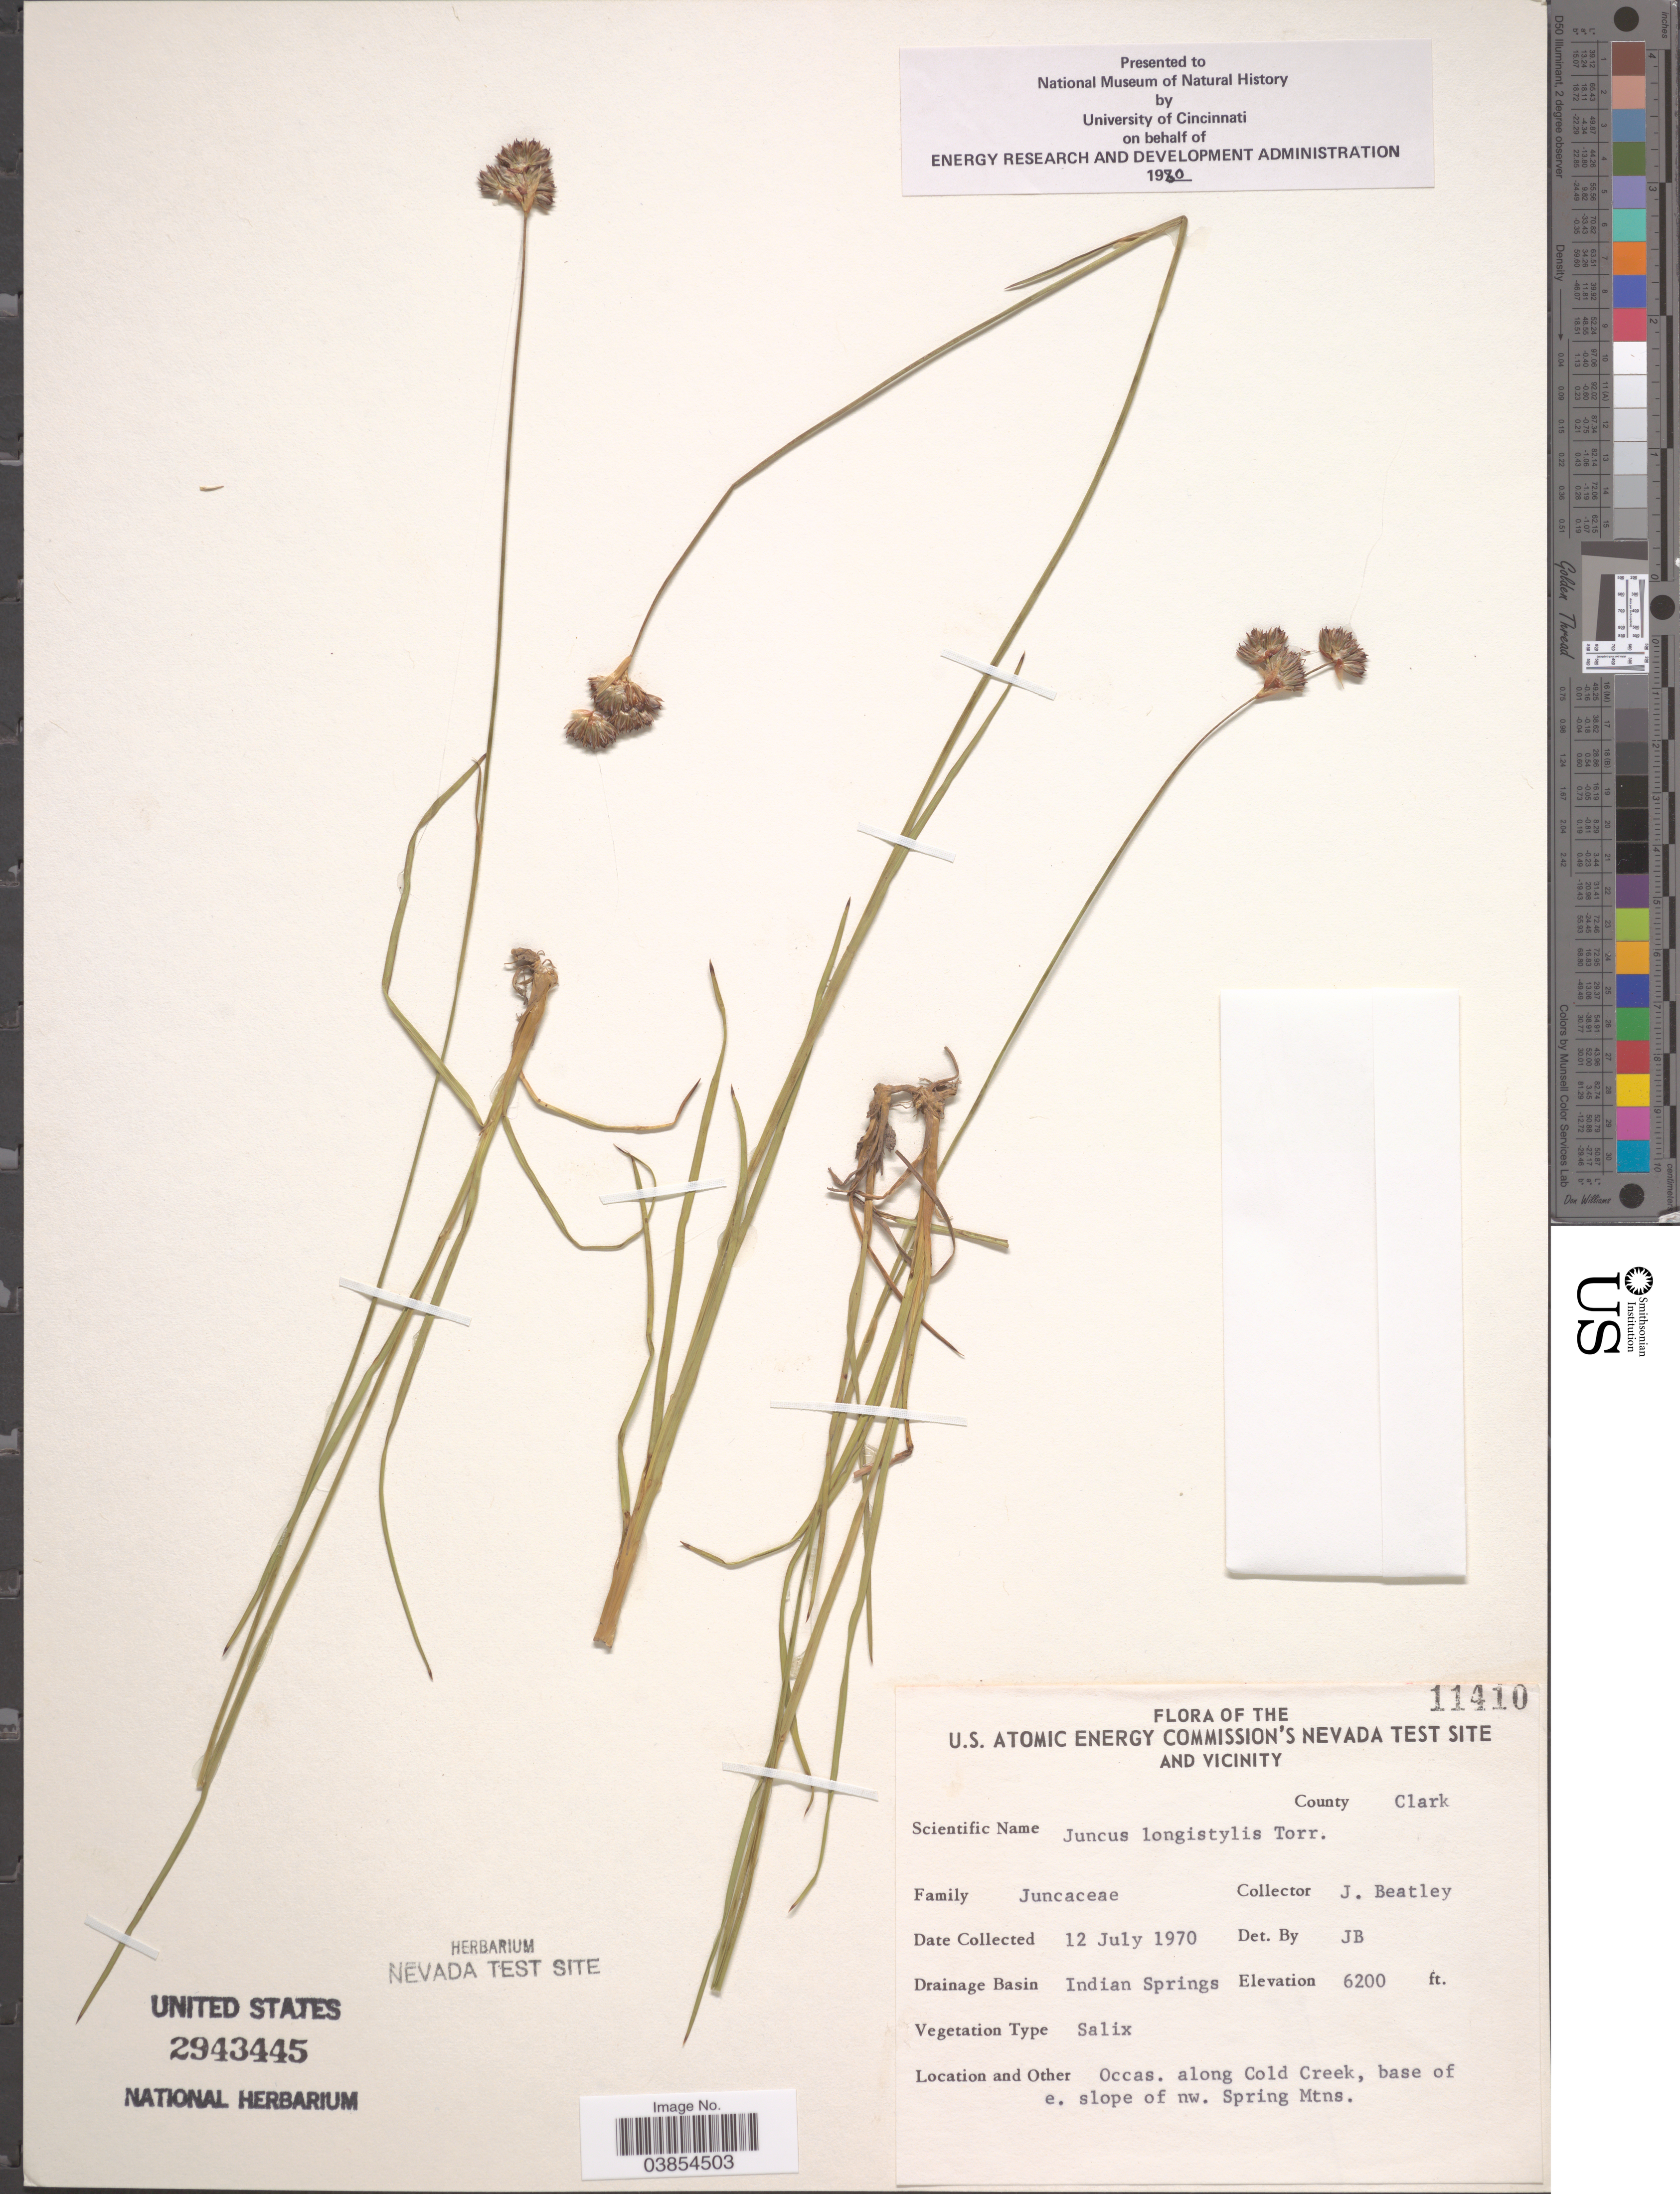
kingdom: Plantae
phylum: Tracheophyta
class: Liliopsida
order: Poales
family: Juncaceae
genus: Juncus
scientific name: Juncus longistylis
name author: Torr.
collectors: J. C. Beatley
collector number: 11410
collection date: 1970-07-12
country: United States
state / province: Nevada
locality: U.S. Atomic Energy Commission's Nevada Test Site and Vicinity, County Clark. Drainage Basin Indian Springs. Along Cold Creek, base of e. slope of nw. Spring Mtns.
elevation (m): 1890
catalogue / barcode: US 2943445